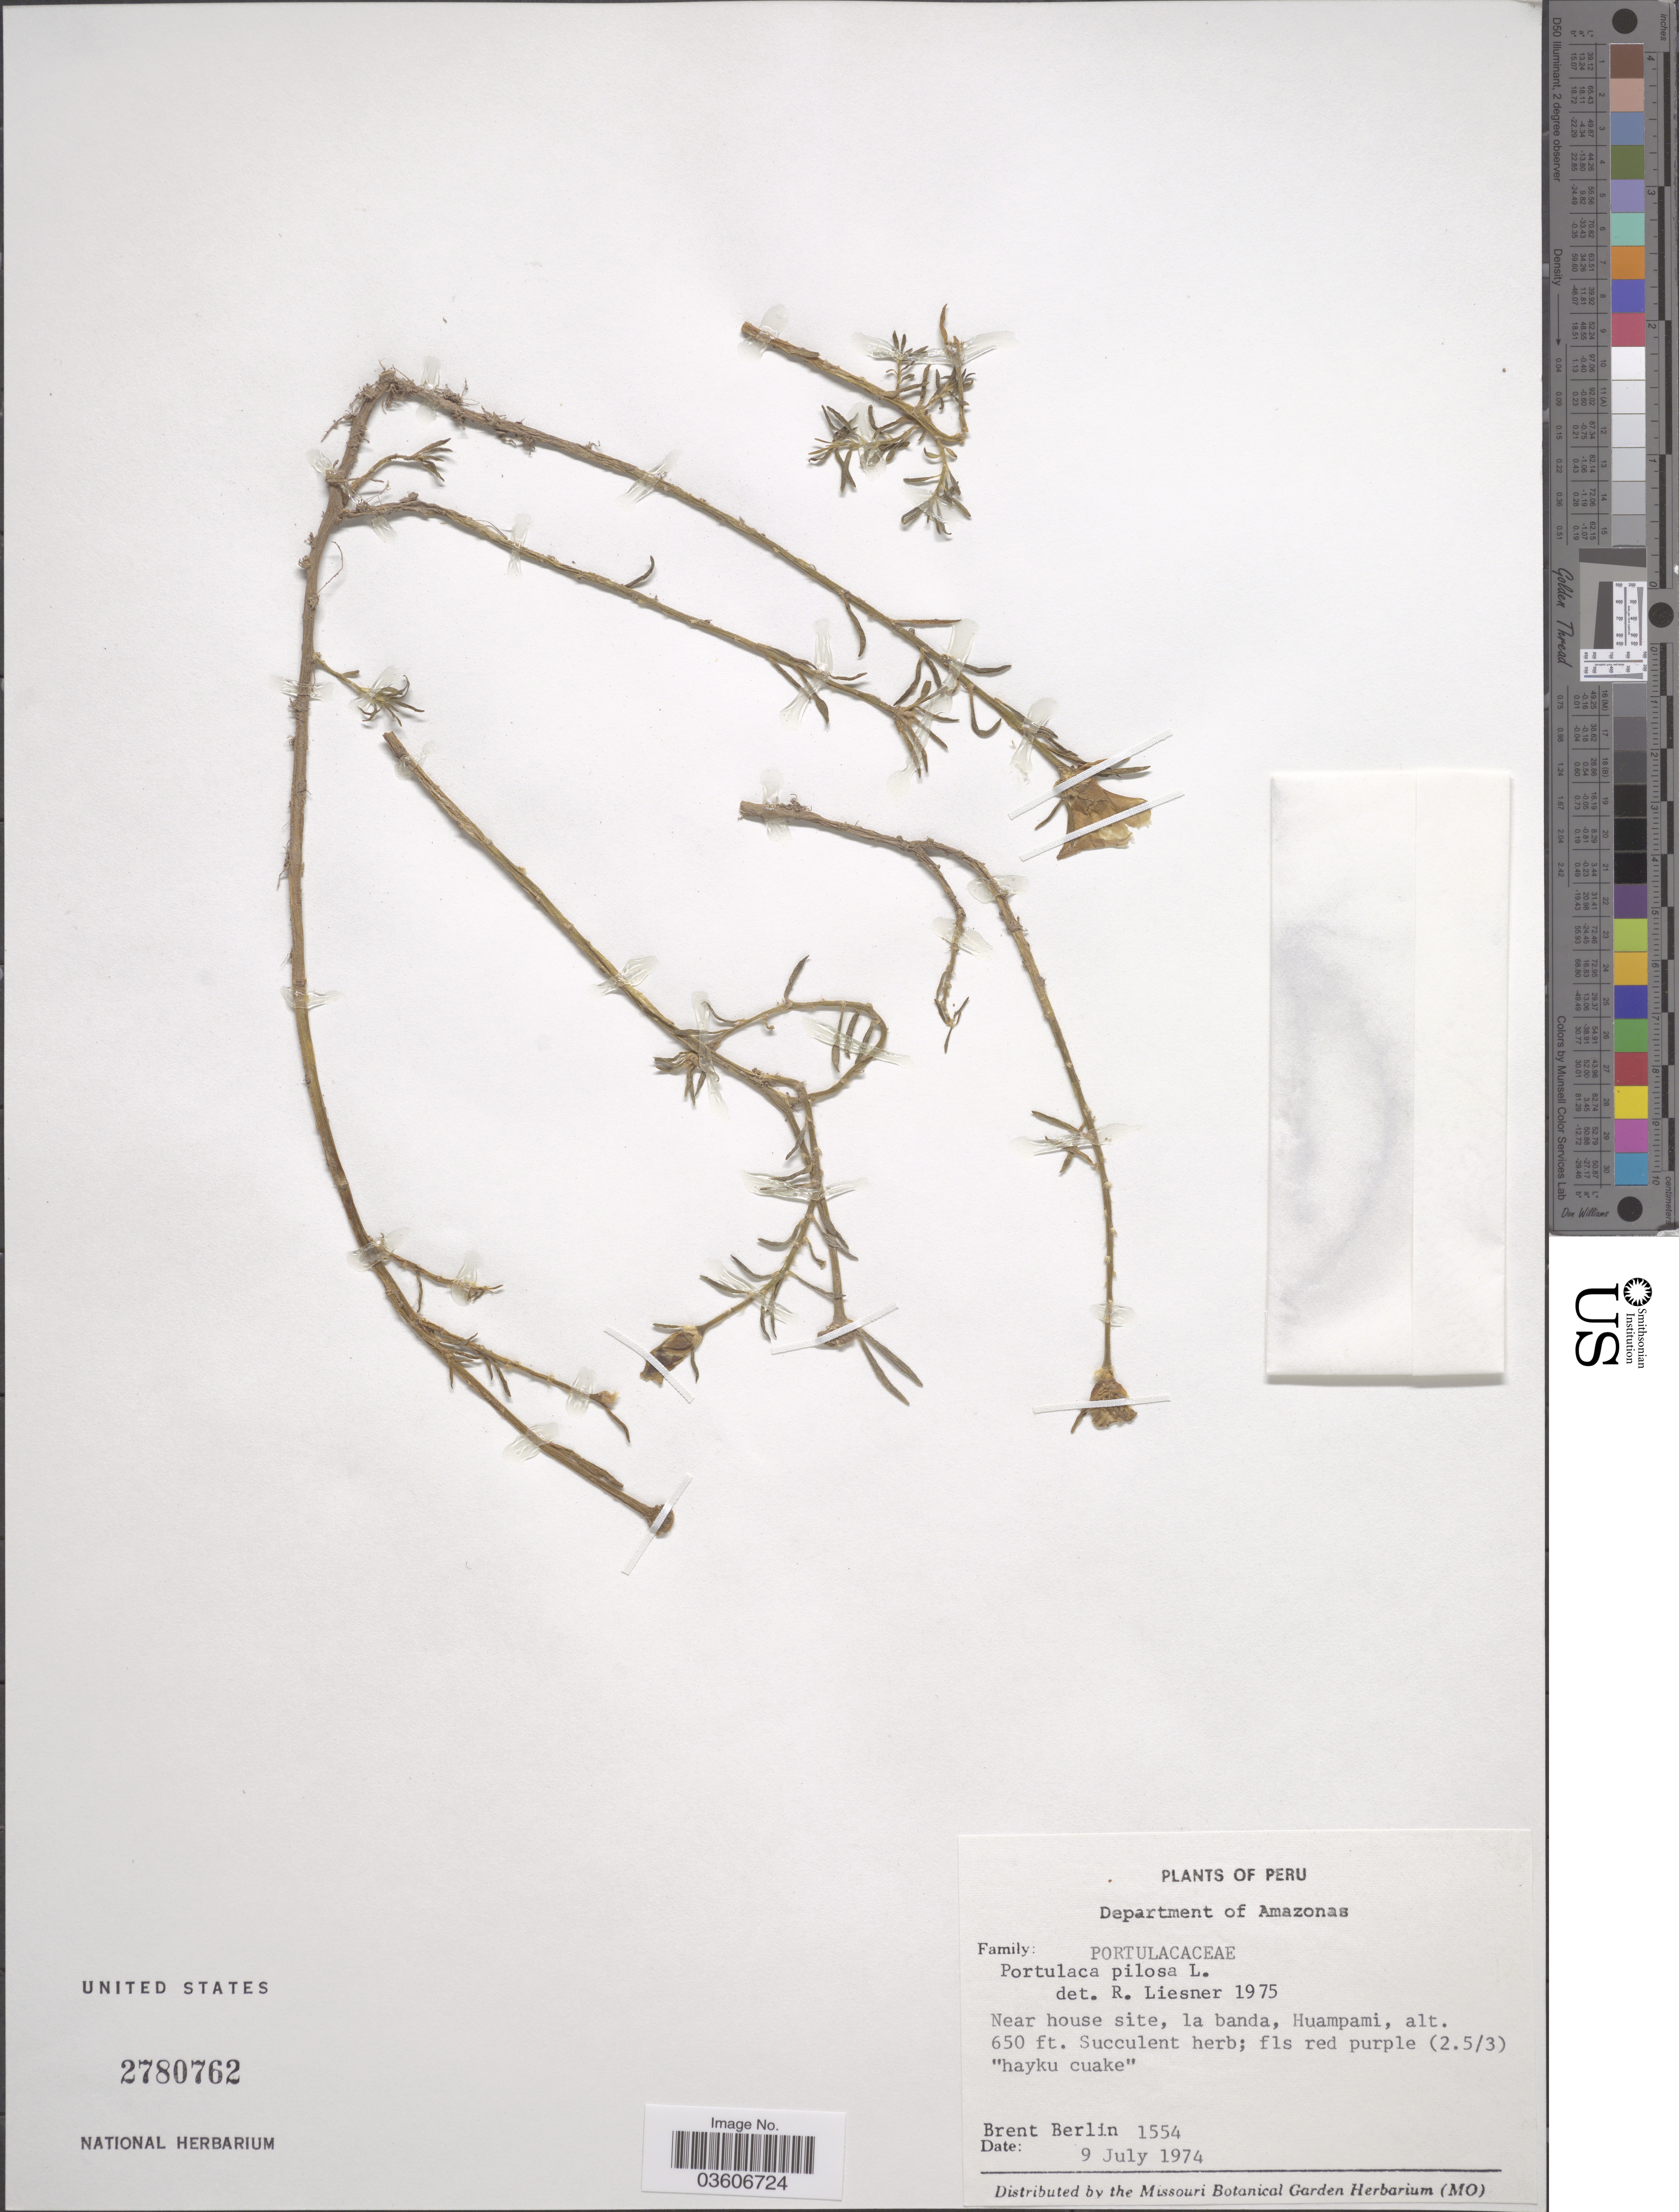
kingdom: Plantae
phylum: Tracheophyta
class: Magnoliopsida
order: Caryophyllales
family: Portulacaceae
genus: Portulaca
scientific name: Portulaca pilosa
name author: L.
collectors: B. Berlin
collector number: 1554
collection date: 1974-07-09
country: Peru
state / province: Amazonas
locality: Department of Amazonas. Near house site, la banda, Huampami.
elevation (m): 198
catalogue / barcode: US 2780762